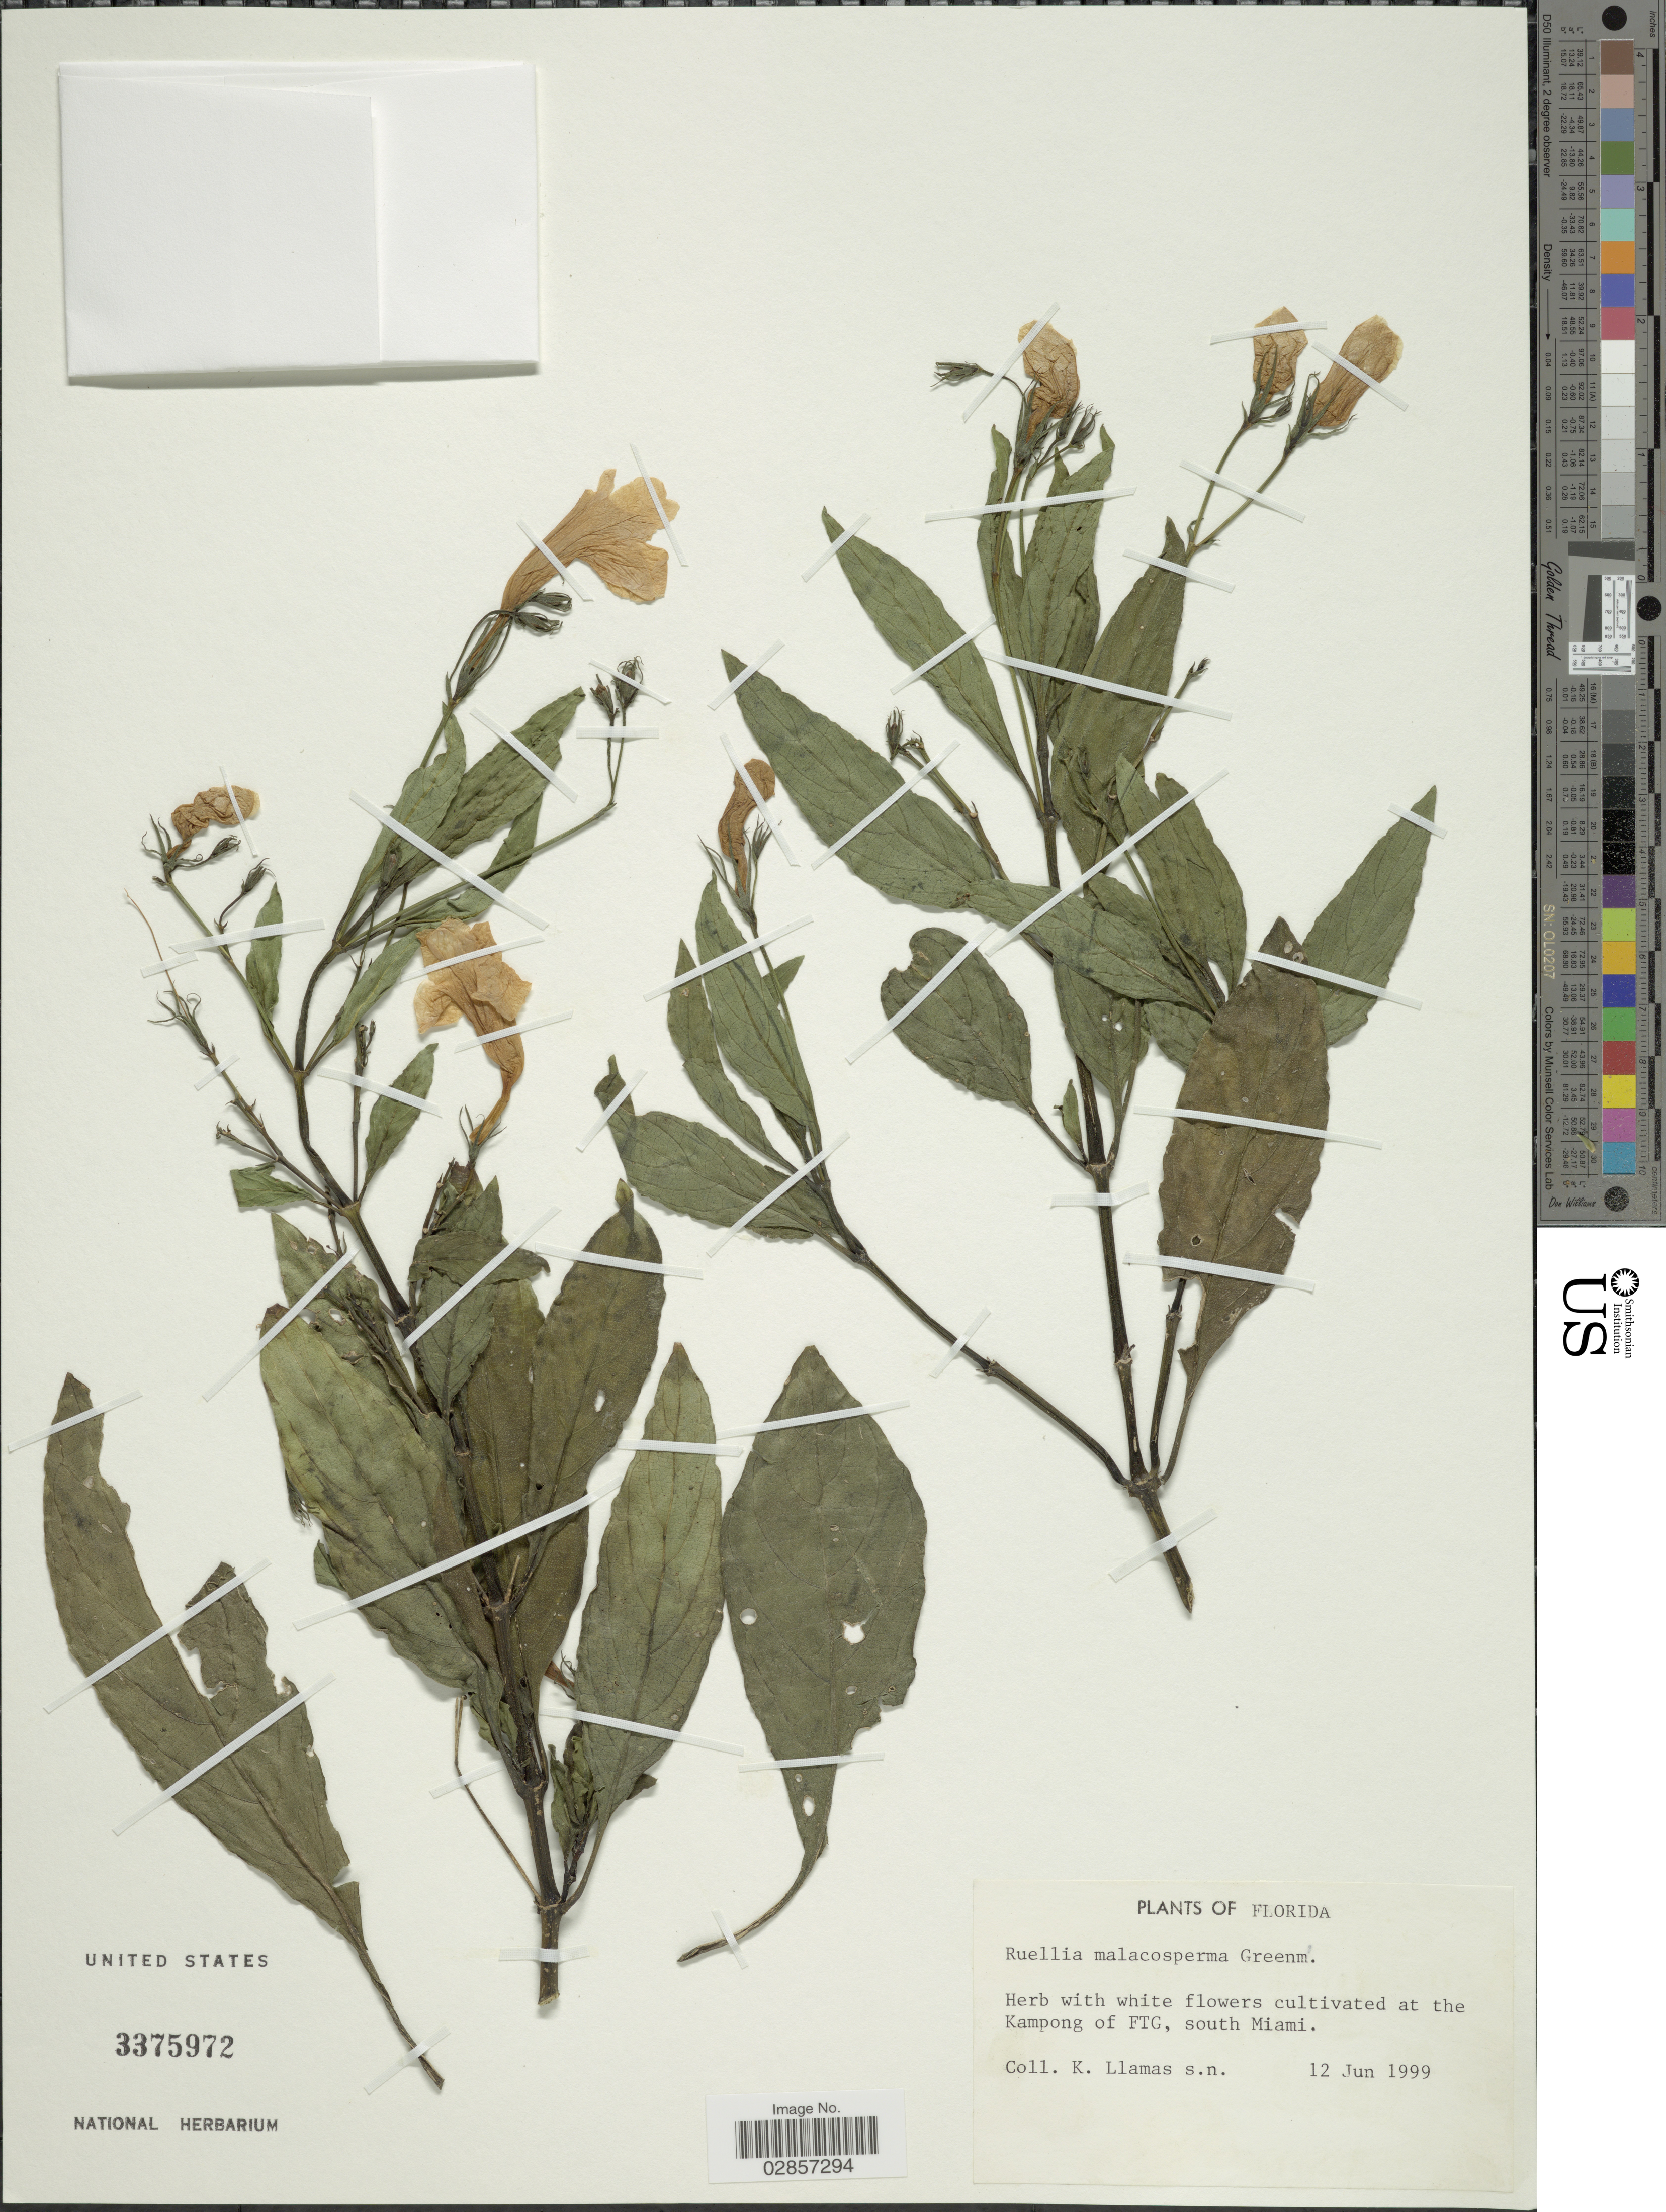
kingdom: Plantae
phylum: Tracheophyta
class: Magnoliopsida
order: Lamiales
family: Acanthaceae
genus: Ruellia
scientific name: Ruellia malacosperma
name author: Greenm.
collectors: K. Llamas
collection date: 1999-06-12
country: United States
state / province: Florida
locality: Cultivated at the Kampong of FTG, south Miami.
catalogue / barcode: US 3375972